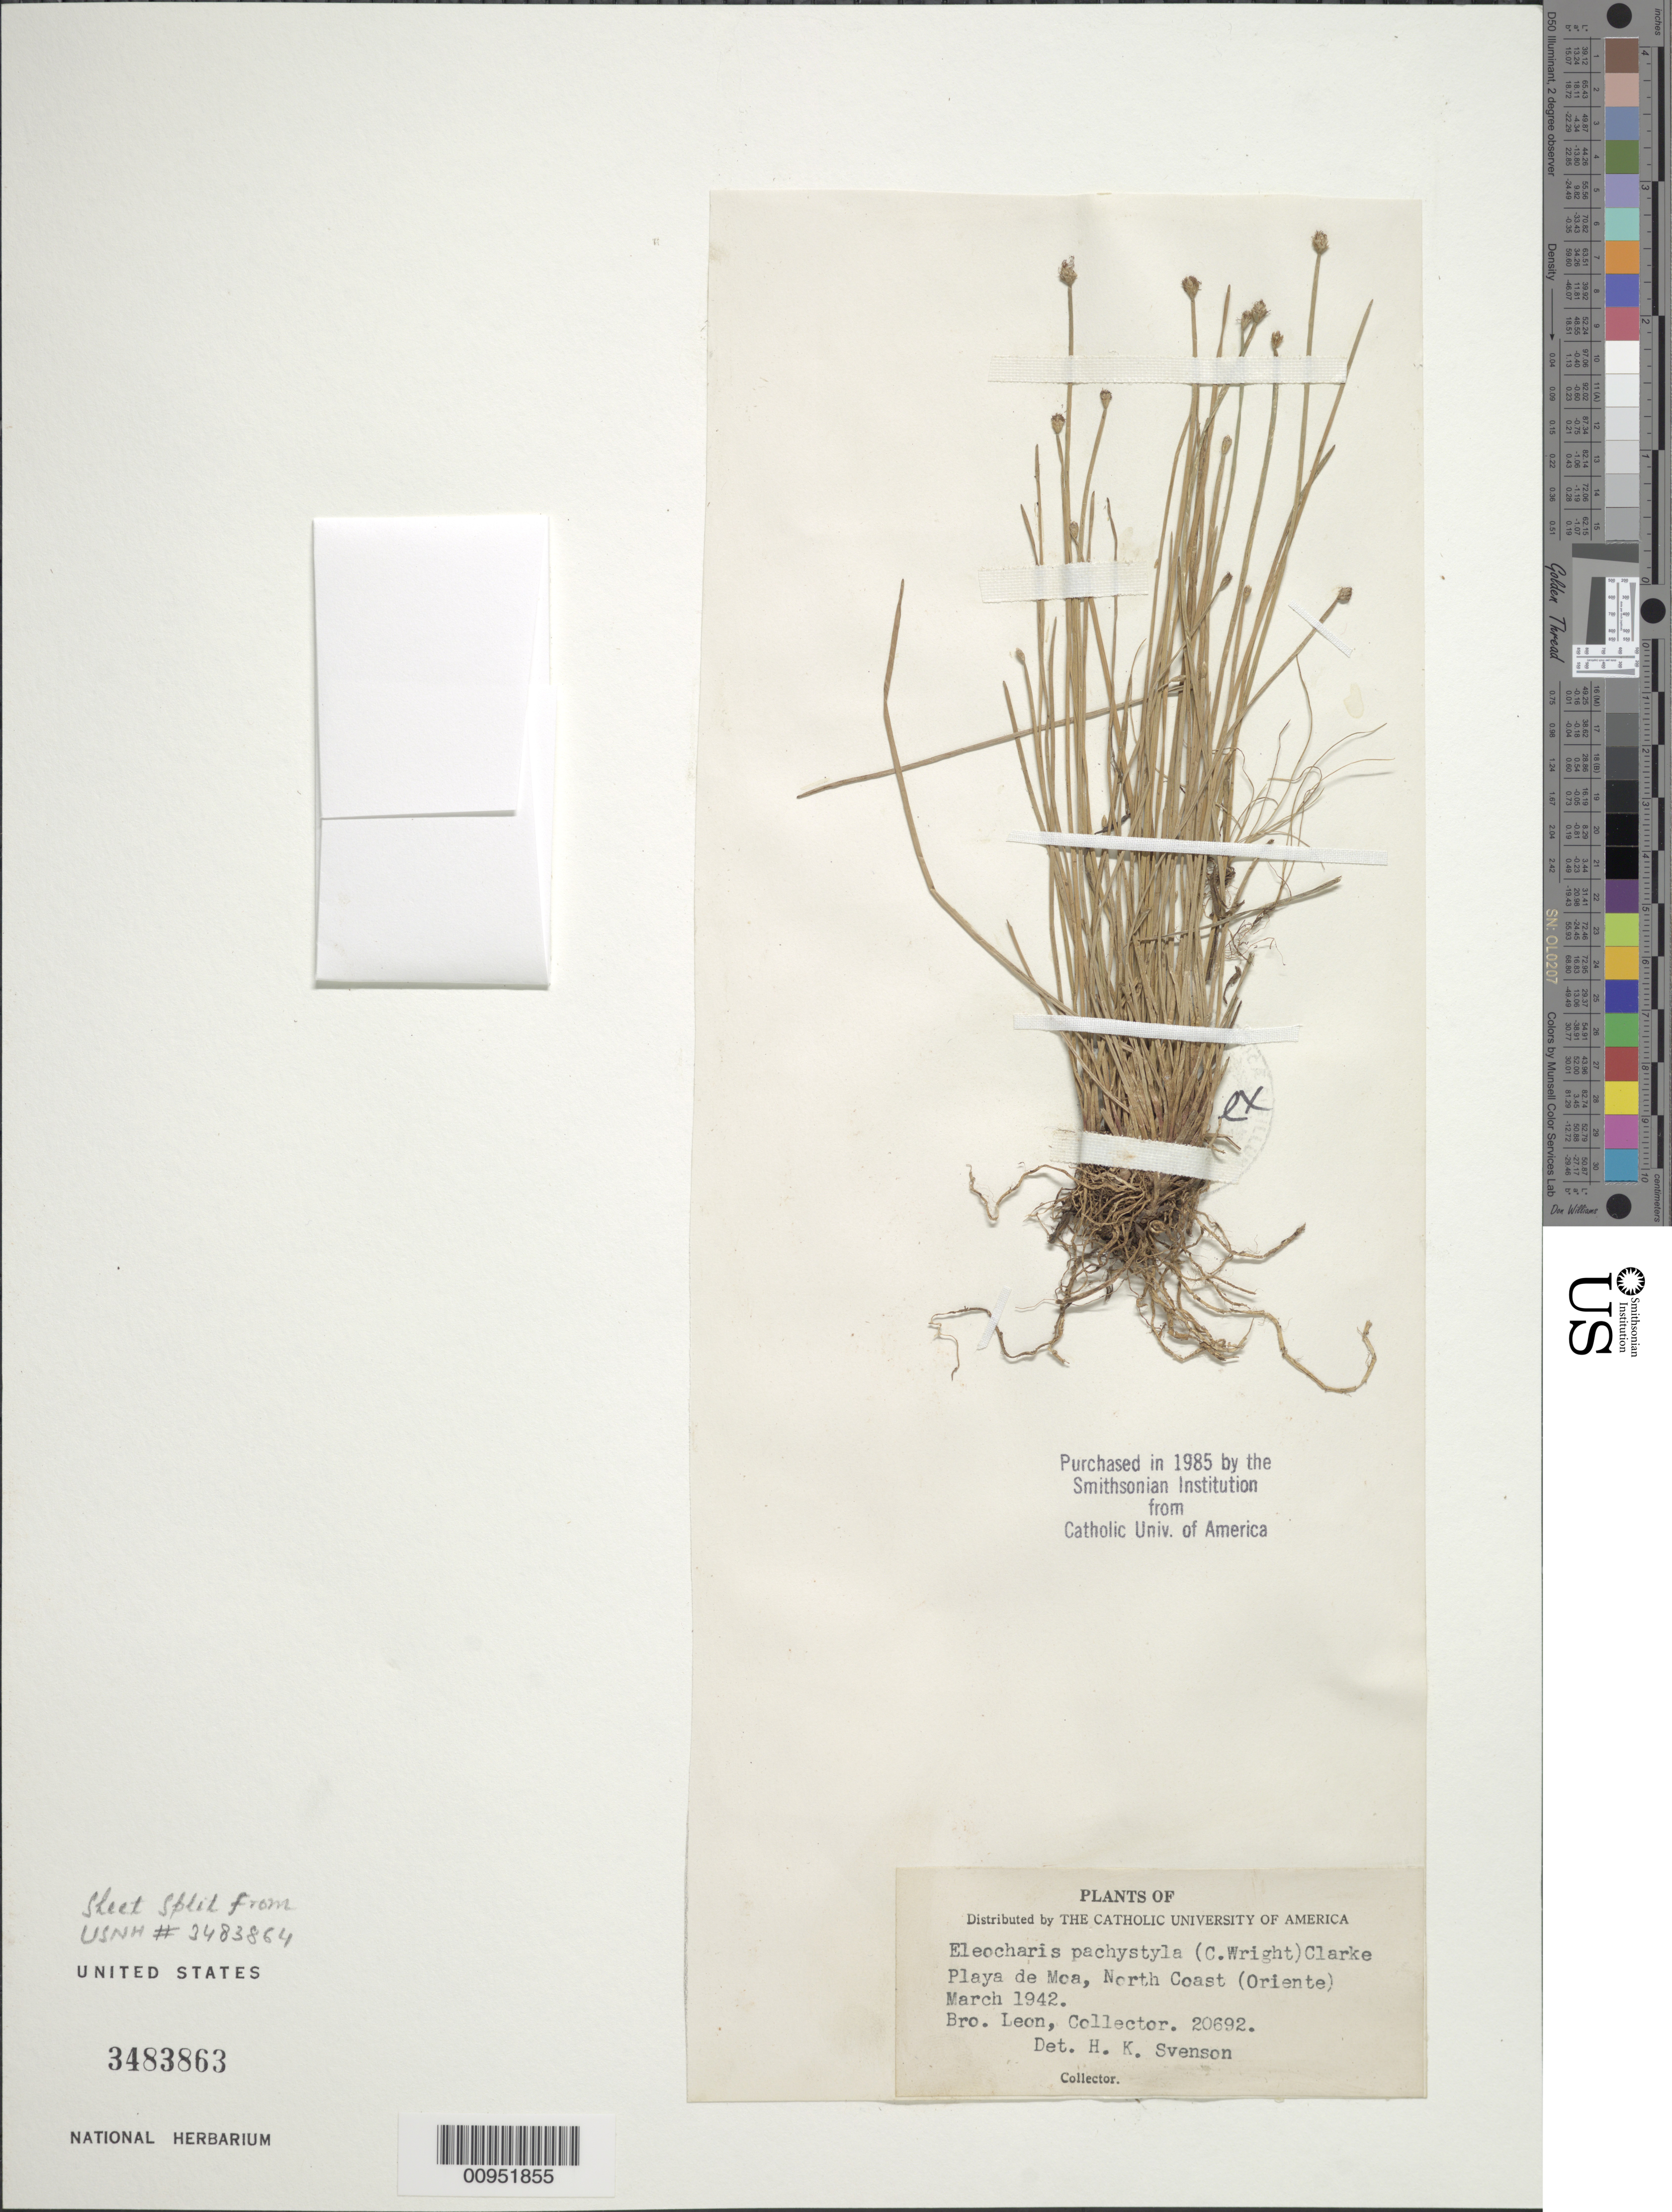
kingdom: Plantae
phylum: Tracheophyta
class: Liliopsida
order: Poales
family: Cyperaceae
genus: Eleocharis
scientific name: Eleocharis pachystyla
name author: (C. Wright) C.B. Clarke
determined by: Svenson, H. K.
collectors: Bro. León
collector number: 20692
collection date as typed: Mar 1942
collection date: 1942-03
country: Cuba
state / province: Holguín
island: Cuba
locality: Playa de Moa, North Coast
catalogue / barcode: US 3483863